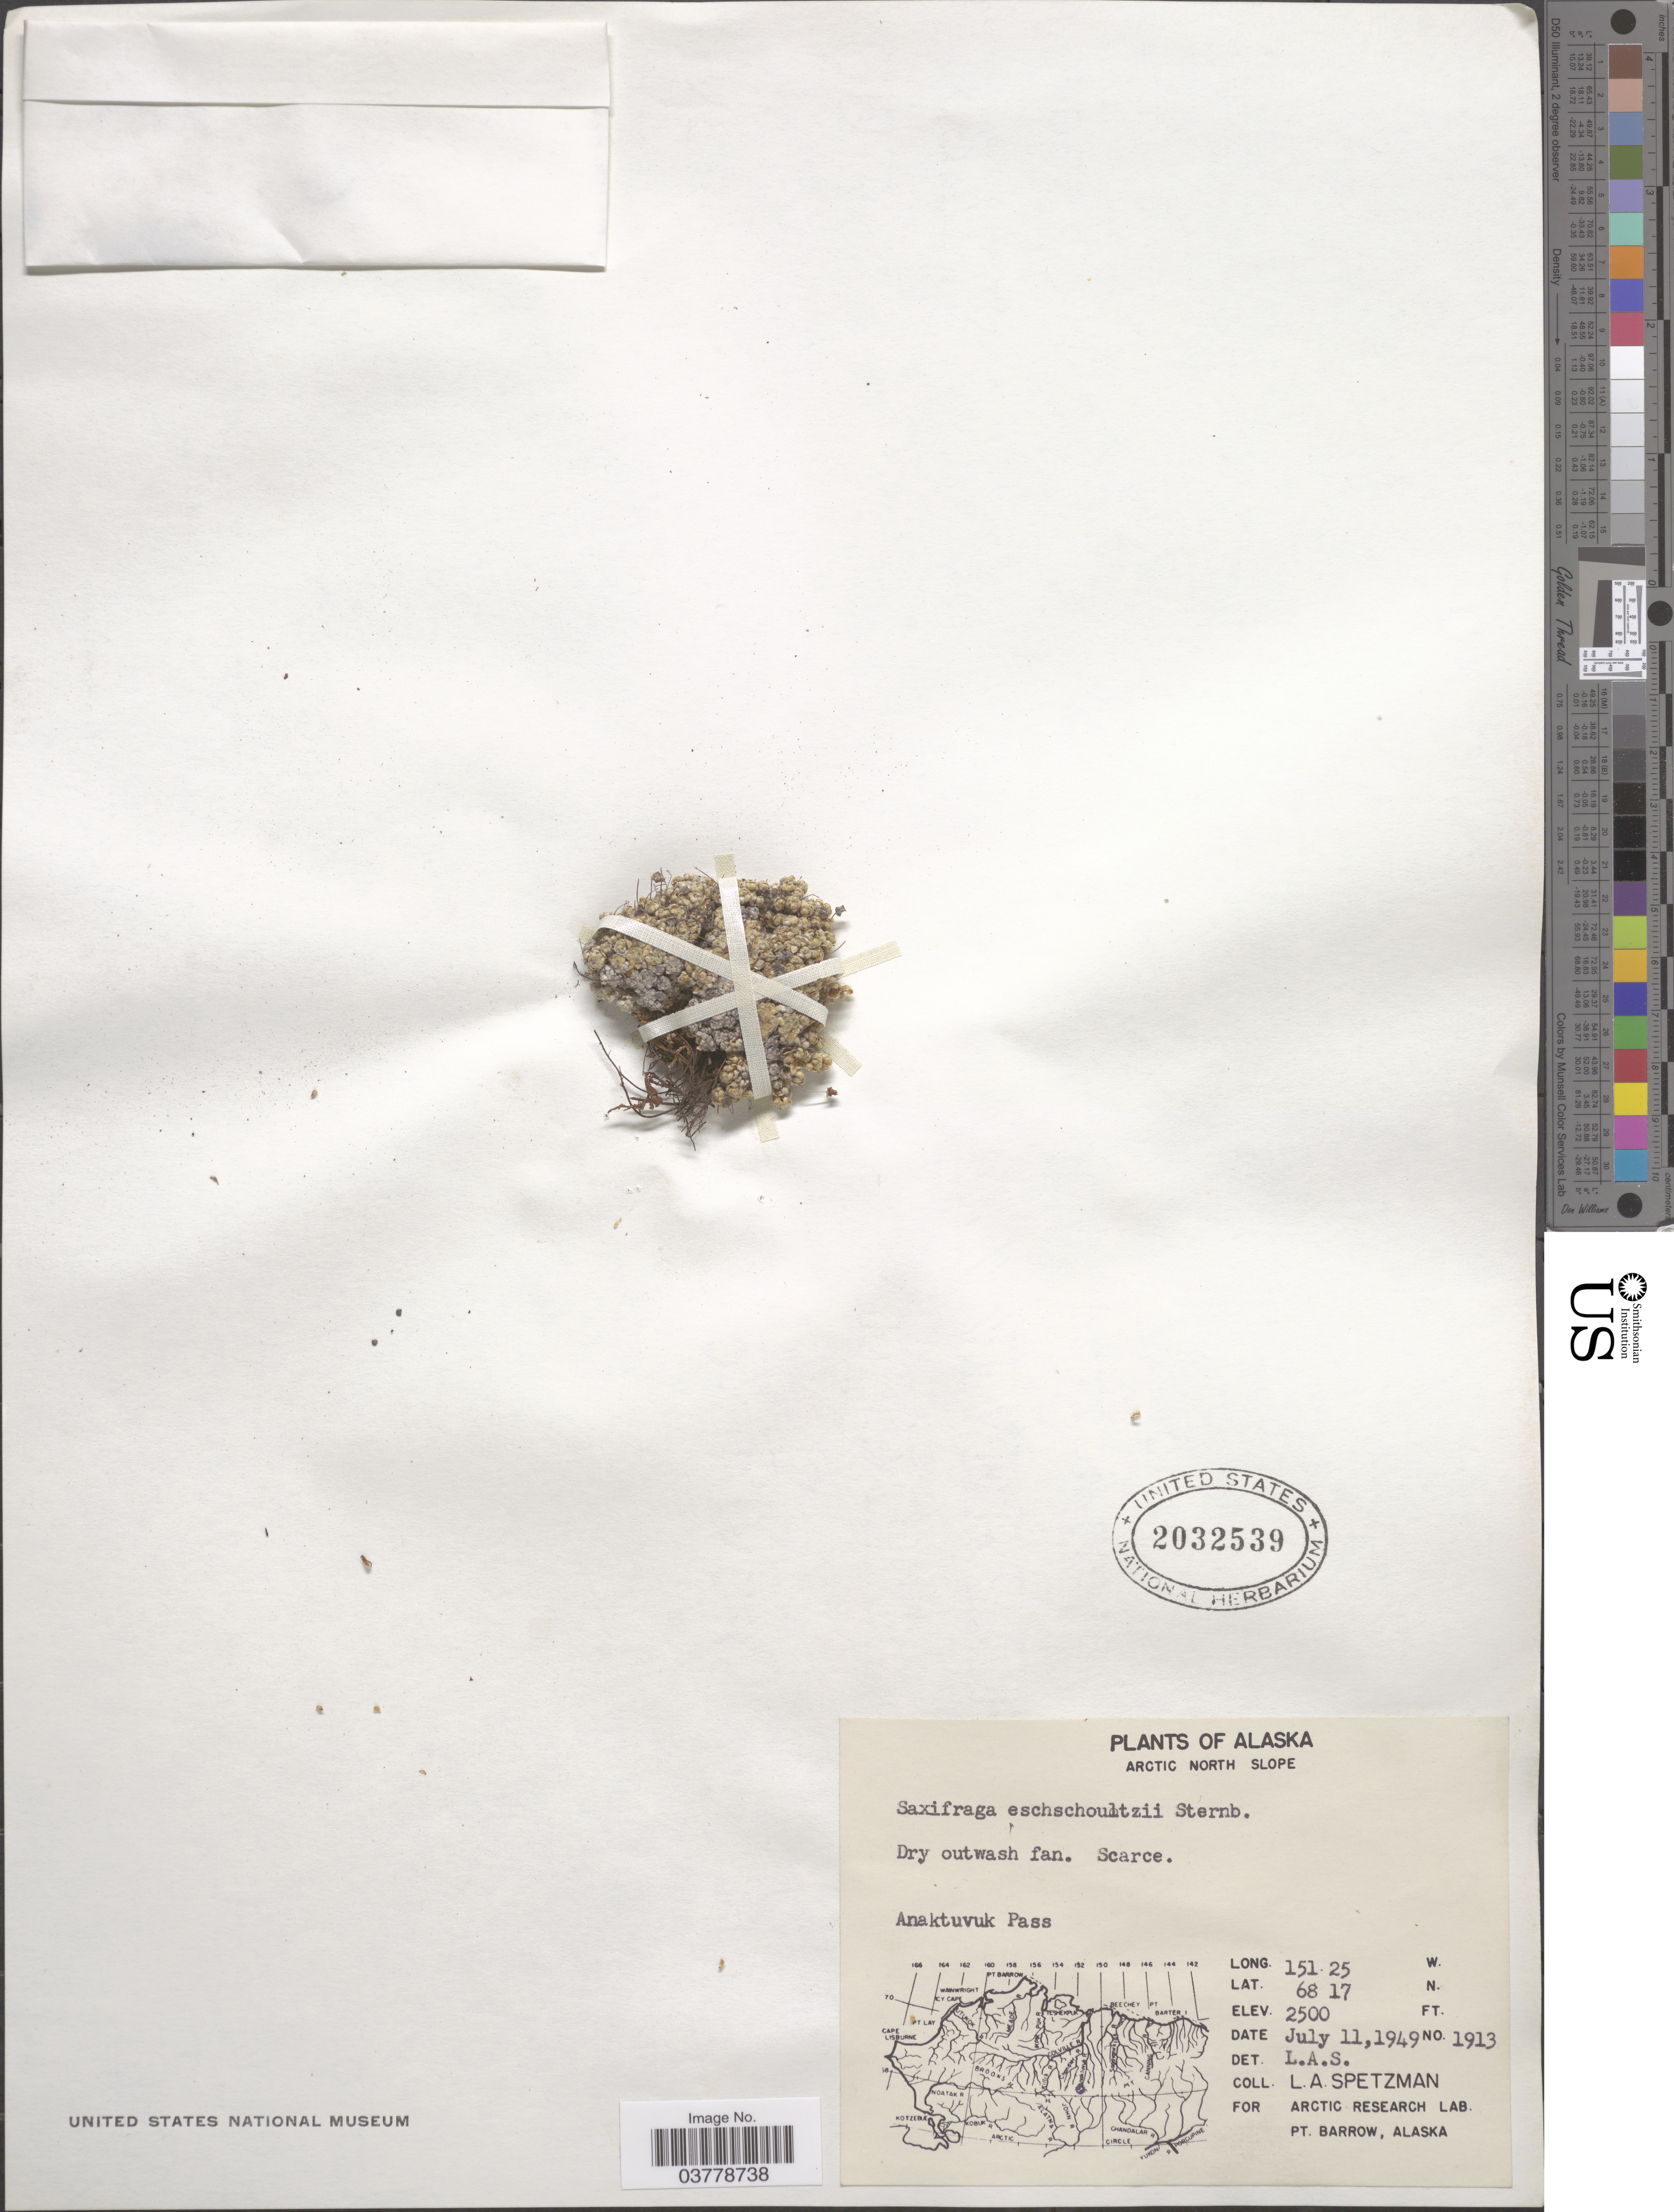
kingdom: Plantae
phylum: Tracheophyta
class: Magnoliopsida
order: Saxifragales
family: Saxifragaceae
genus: Saxifraga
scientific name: Saxifraga eschscholtzii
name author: Sternb.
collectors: L. Spetzman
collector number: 1913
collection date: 1949-07-11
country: United States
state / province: Alaska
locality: Arctic North Slope. Anaktuvuk Pass.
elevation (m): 762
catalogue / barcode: US 2032539